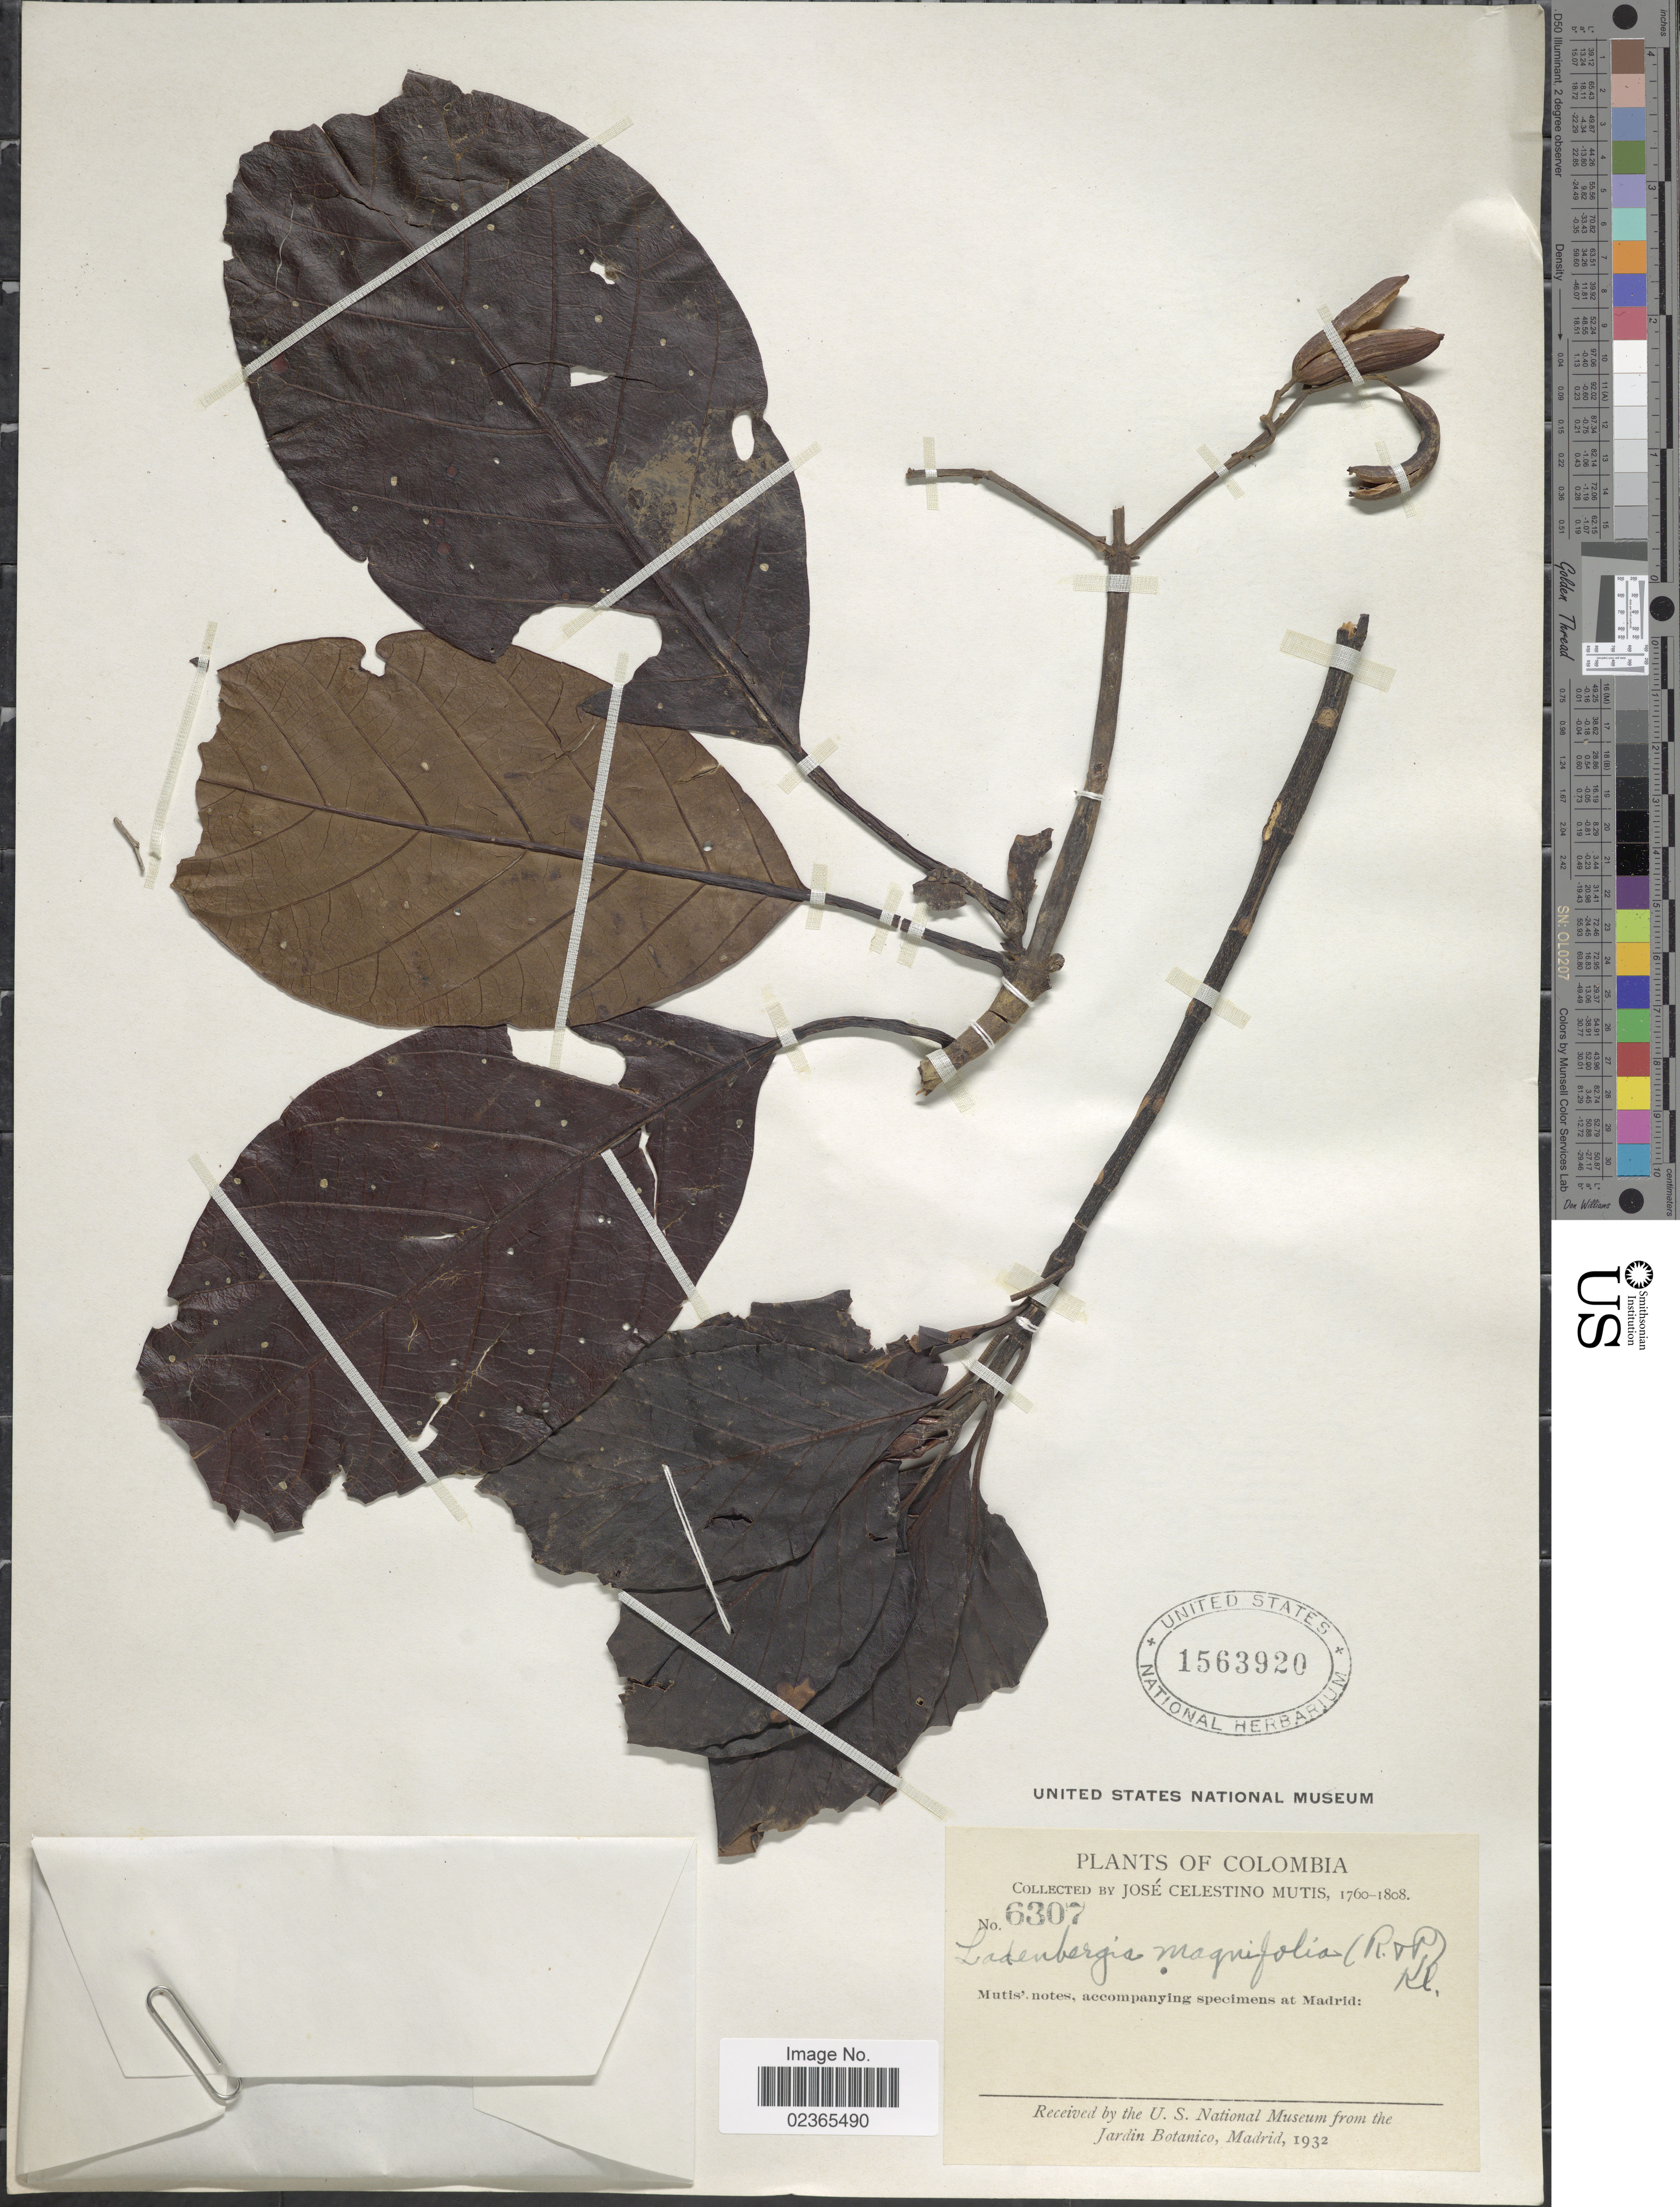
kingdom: Plantae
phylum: Tracheophyta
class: Magnoliopsida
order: Gentianales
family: Rubiaceae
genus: Cascarilla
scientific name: Cascarilla oblongifolia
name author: (Humb. ex Mutis) Wedd.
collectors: J. C. B. Mutis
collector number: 6307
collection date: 1760/1808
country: Colombia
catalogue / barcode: US 1563920